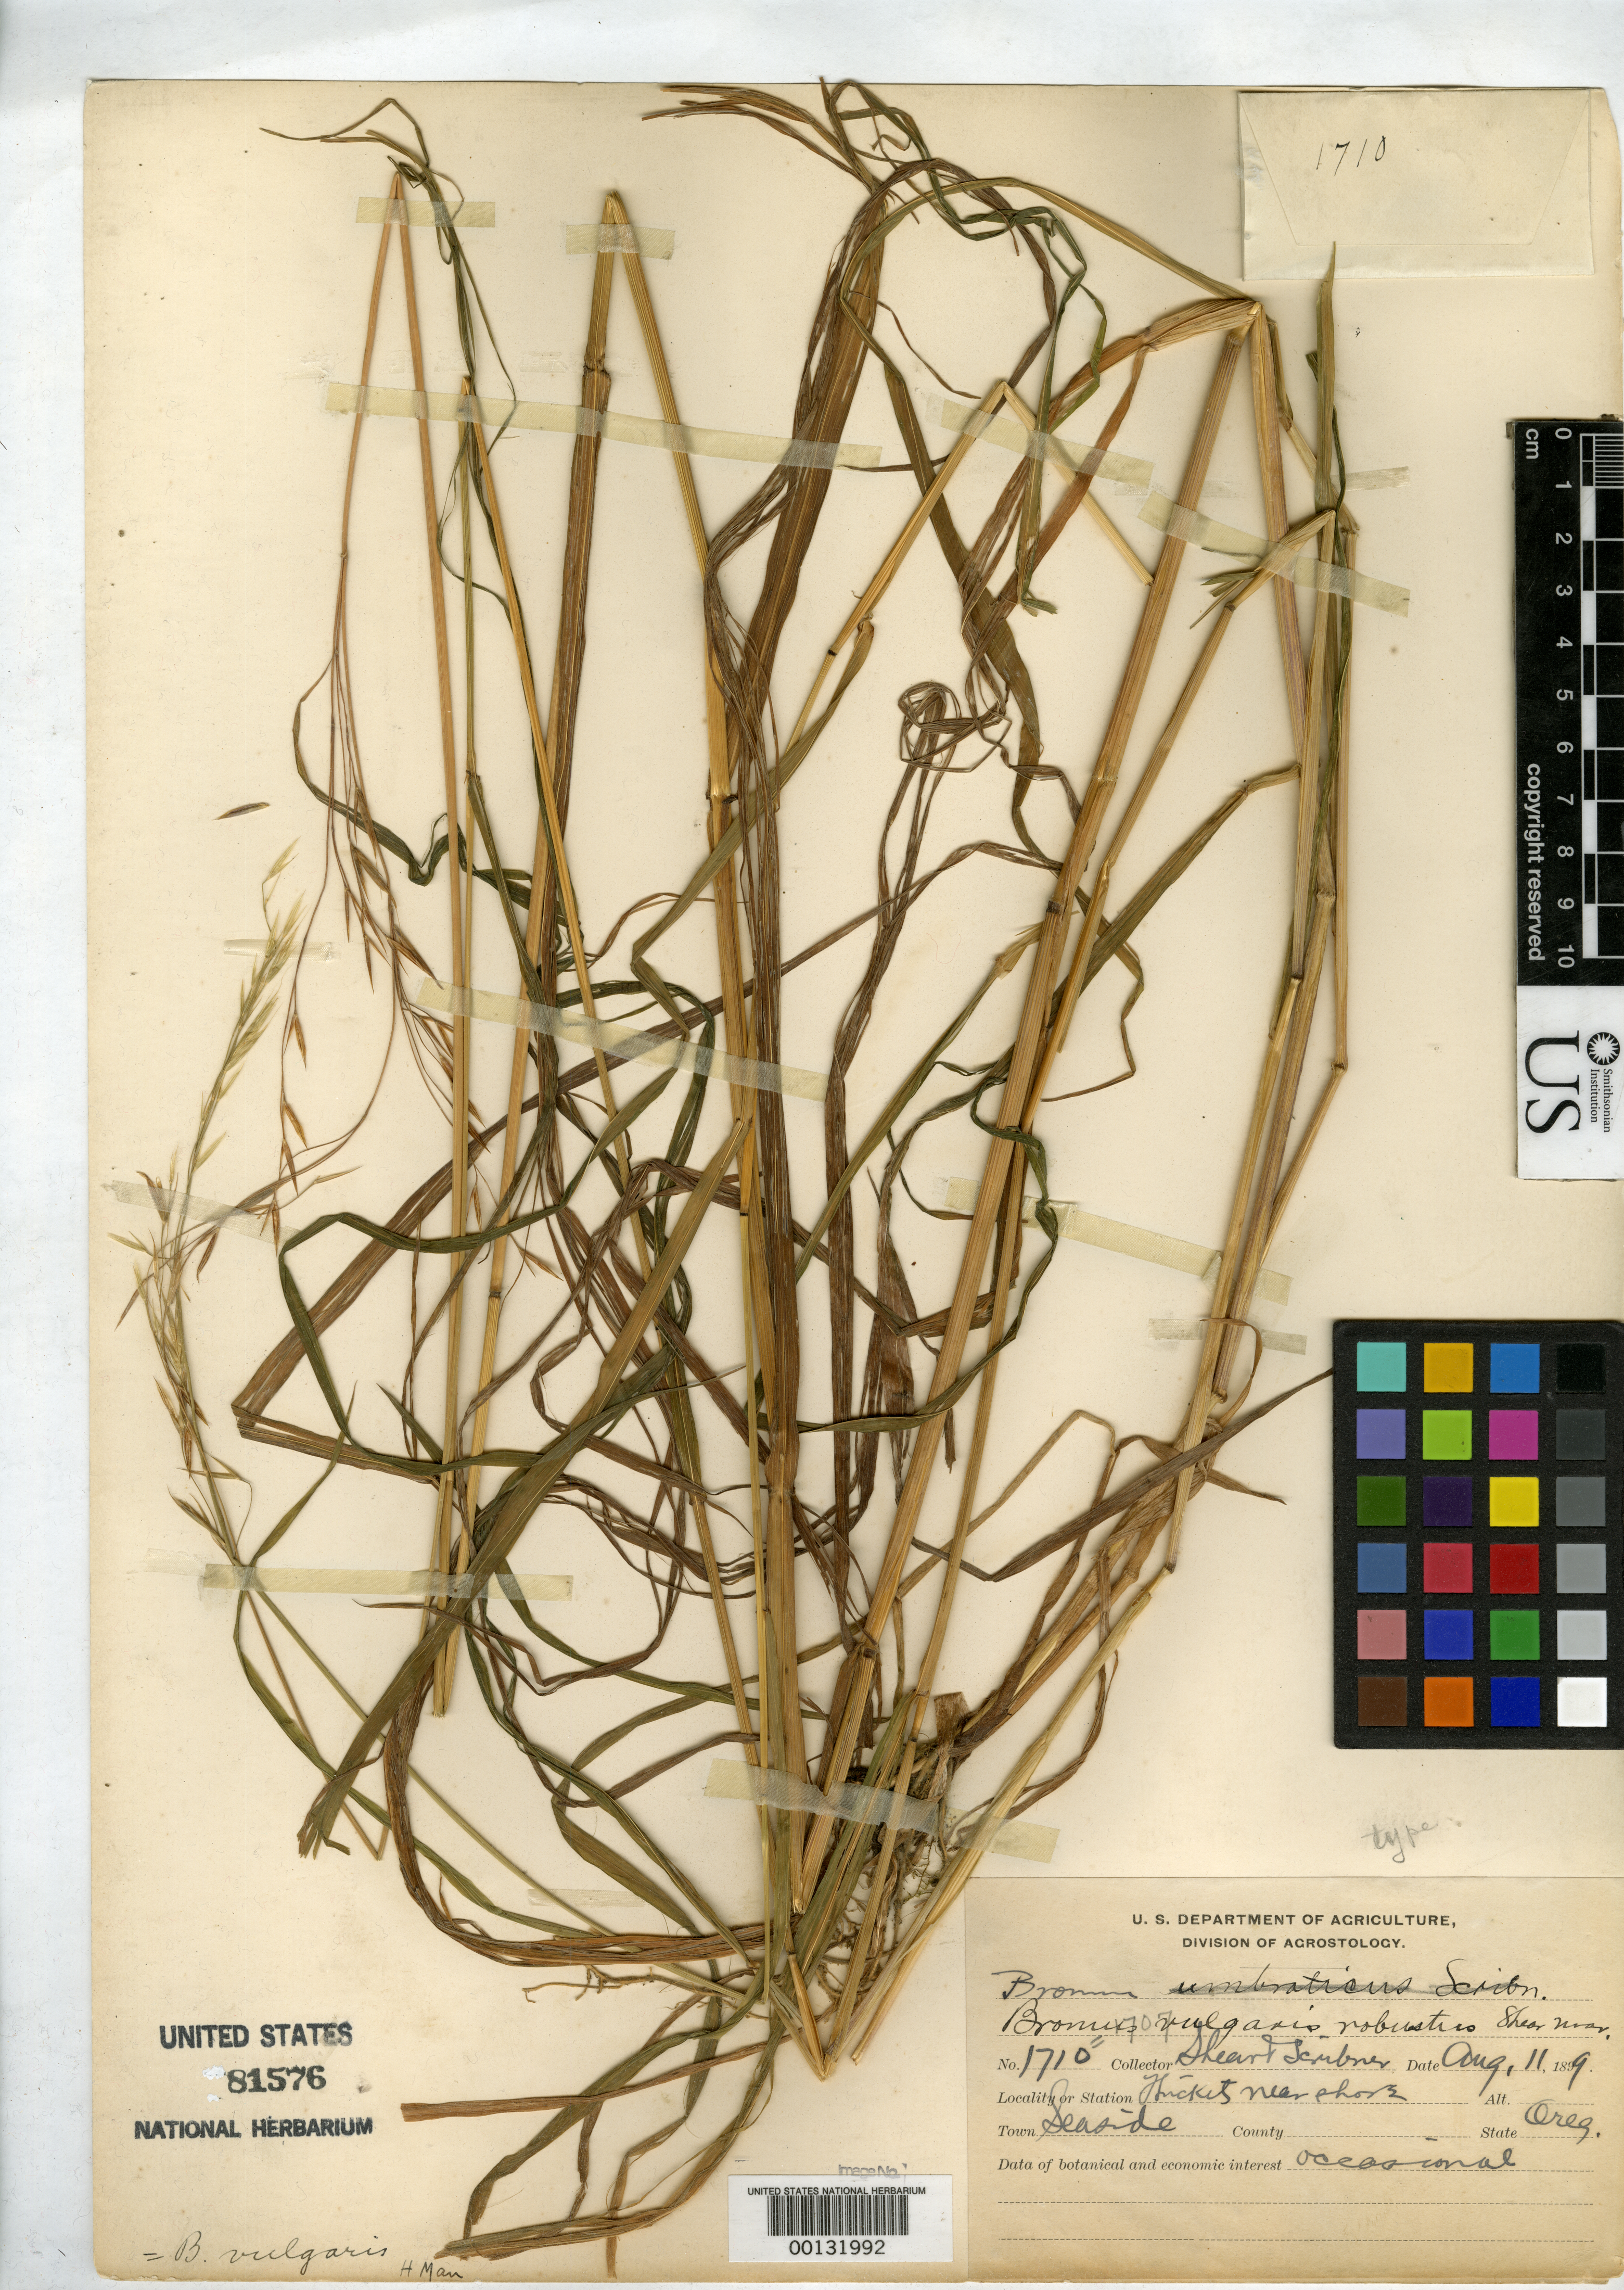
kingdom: Plantae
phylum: Tracheophyta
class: Liliopsida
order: Poales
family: Poaceae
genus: Bromus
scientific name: Bromus vulgaris var. robustus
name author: Shear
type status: Isotype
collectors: C. L. Shear & F. L. Scribner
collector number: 1710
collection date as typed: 11 Aug 1899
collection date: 1899-08-11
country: United States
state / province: Oregon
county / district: Clatsop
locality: Seaside, by shore.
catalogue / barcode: US 81576